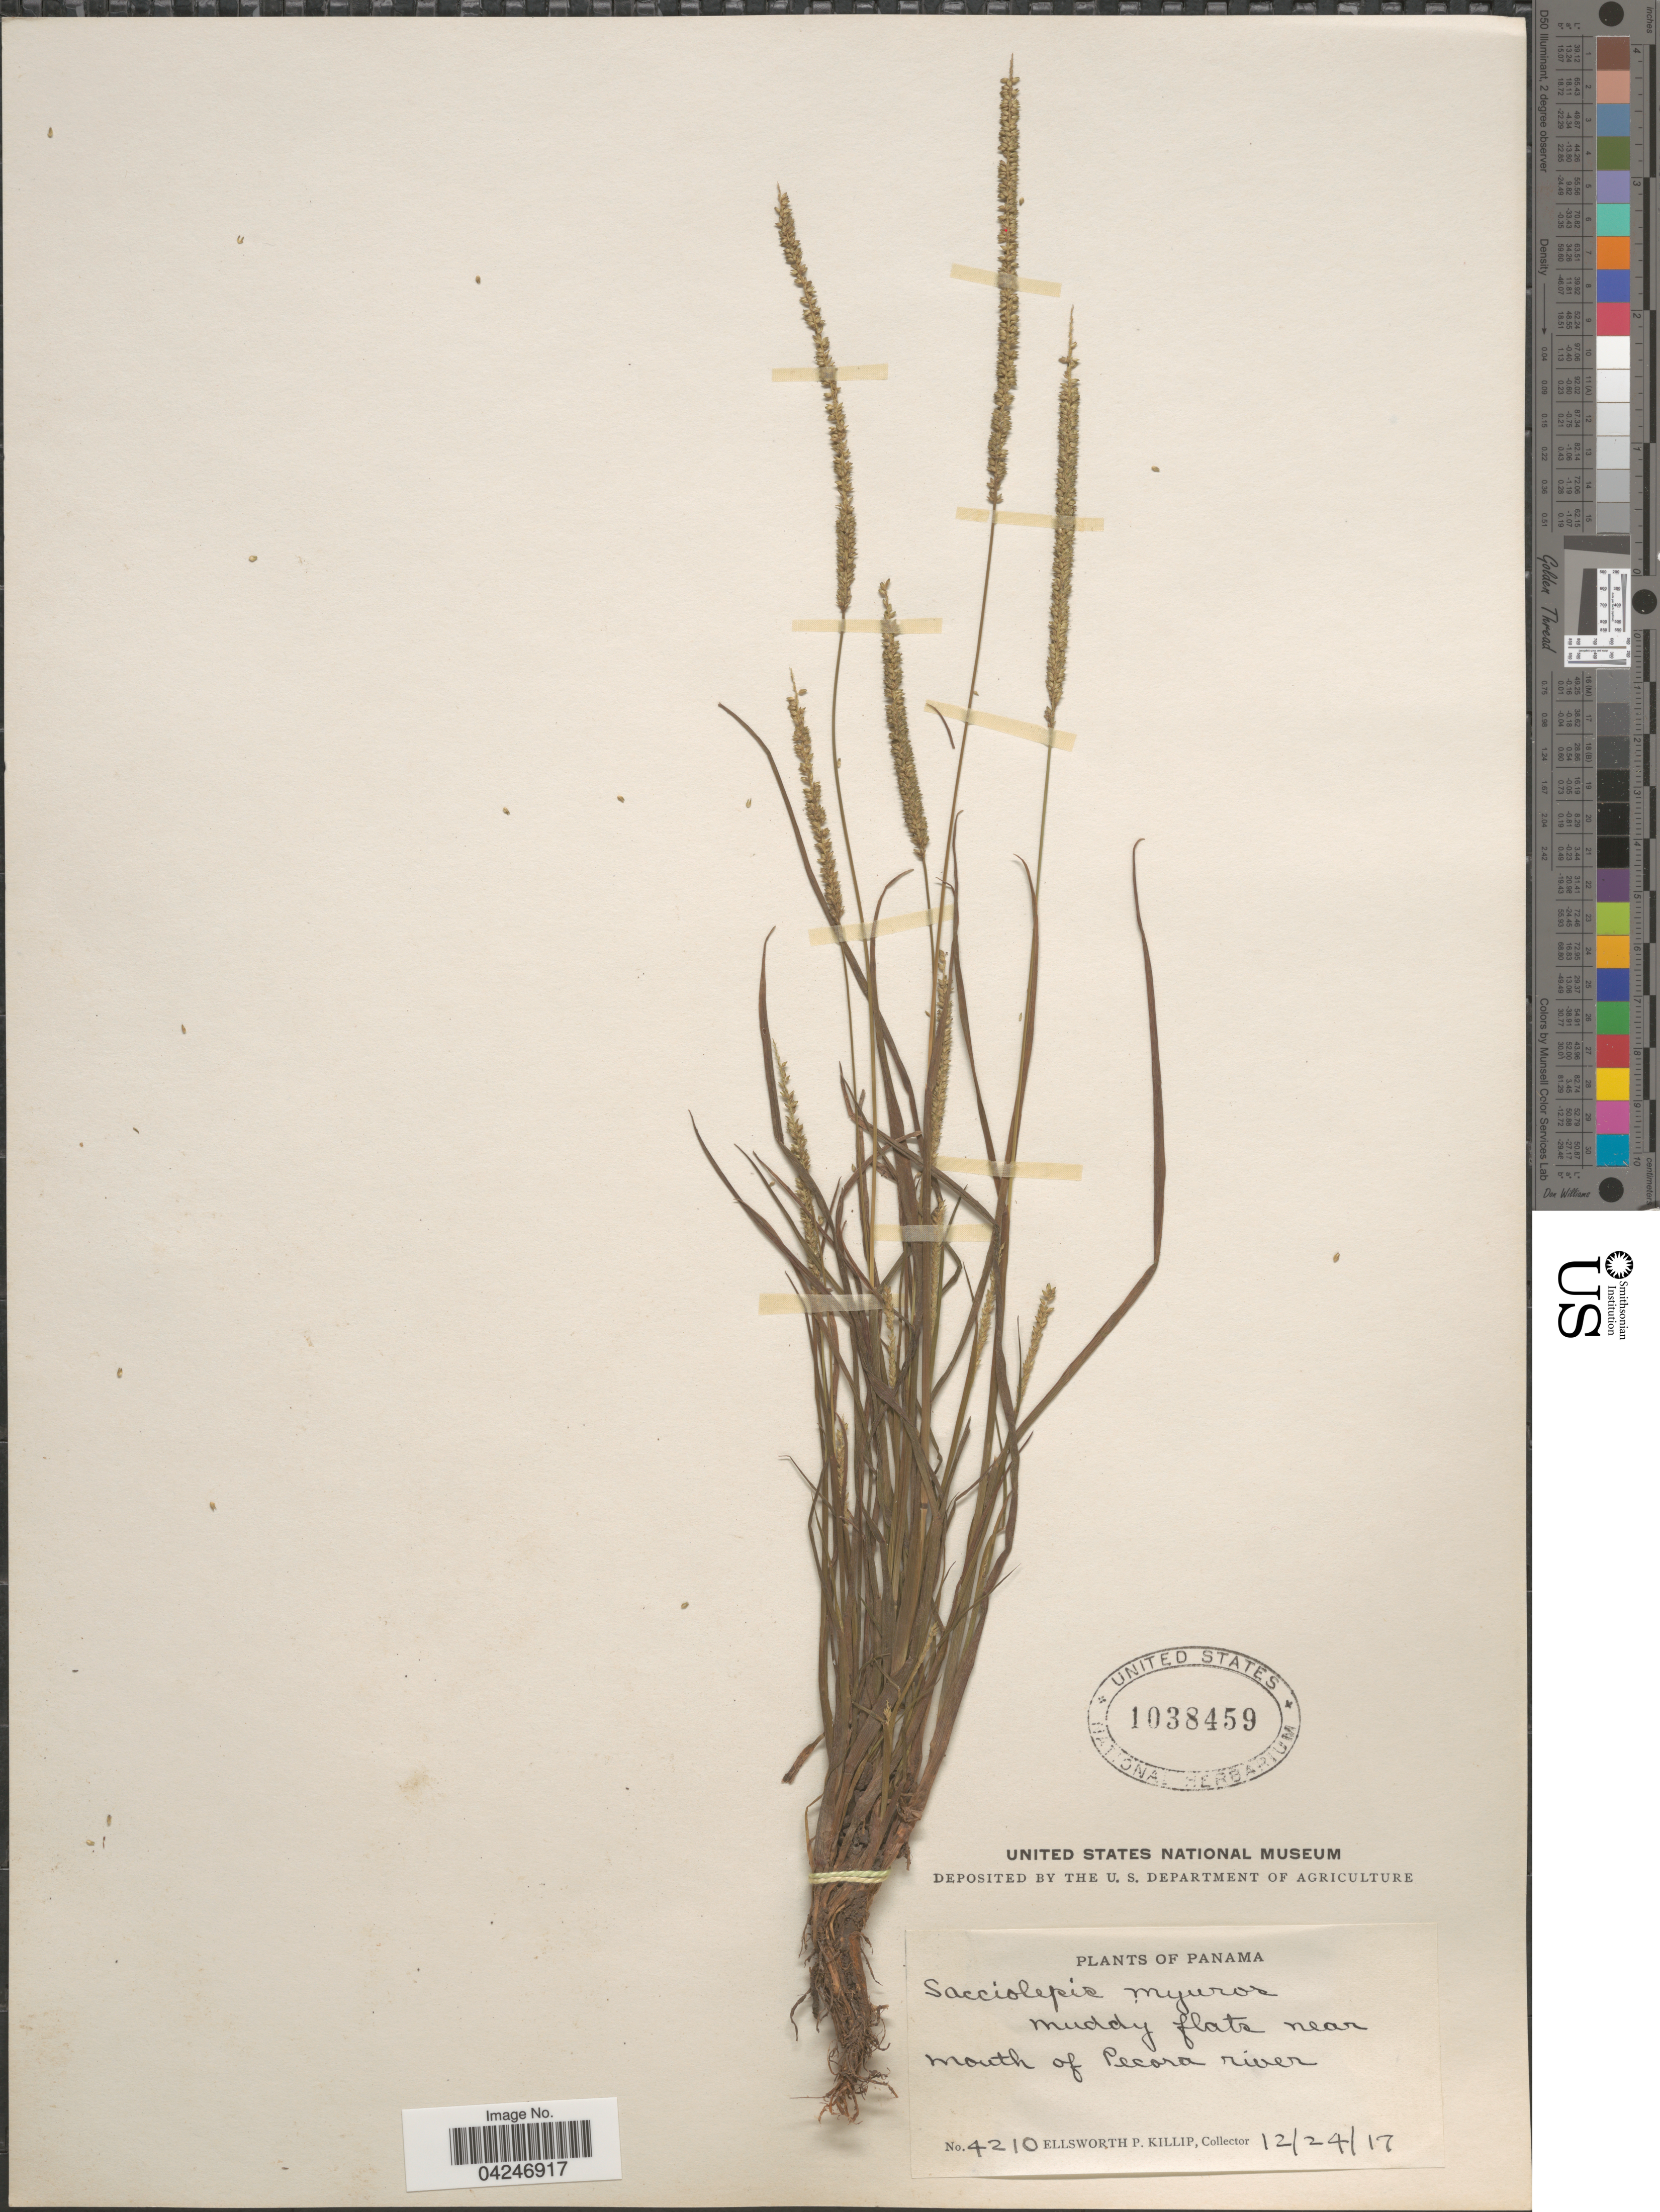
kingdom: Plantae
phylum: Tracheophyta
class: Liliopsida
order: Poales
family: Poaceae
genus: Sacciolepis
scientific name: Sacciolepis myuros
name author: (Lam.) Chase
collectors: E. P. Killip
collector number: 4210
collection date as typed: Transcribed d/m/y: 24/12/17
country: Panama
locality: Muddy flats near mouth of Pecora river.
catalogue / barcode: US 1038459